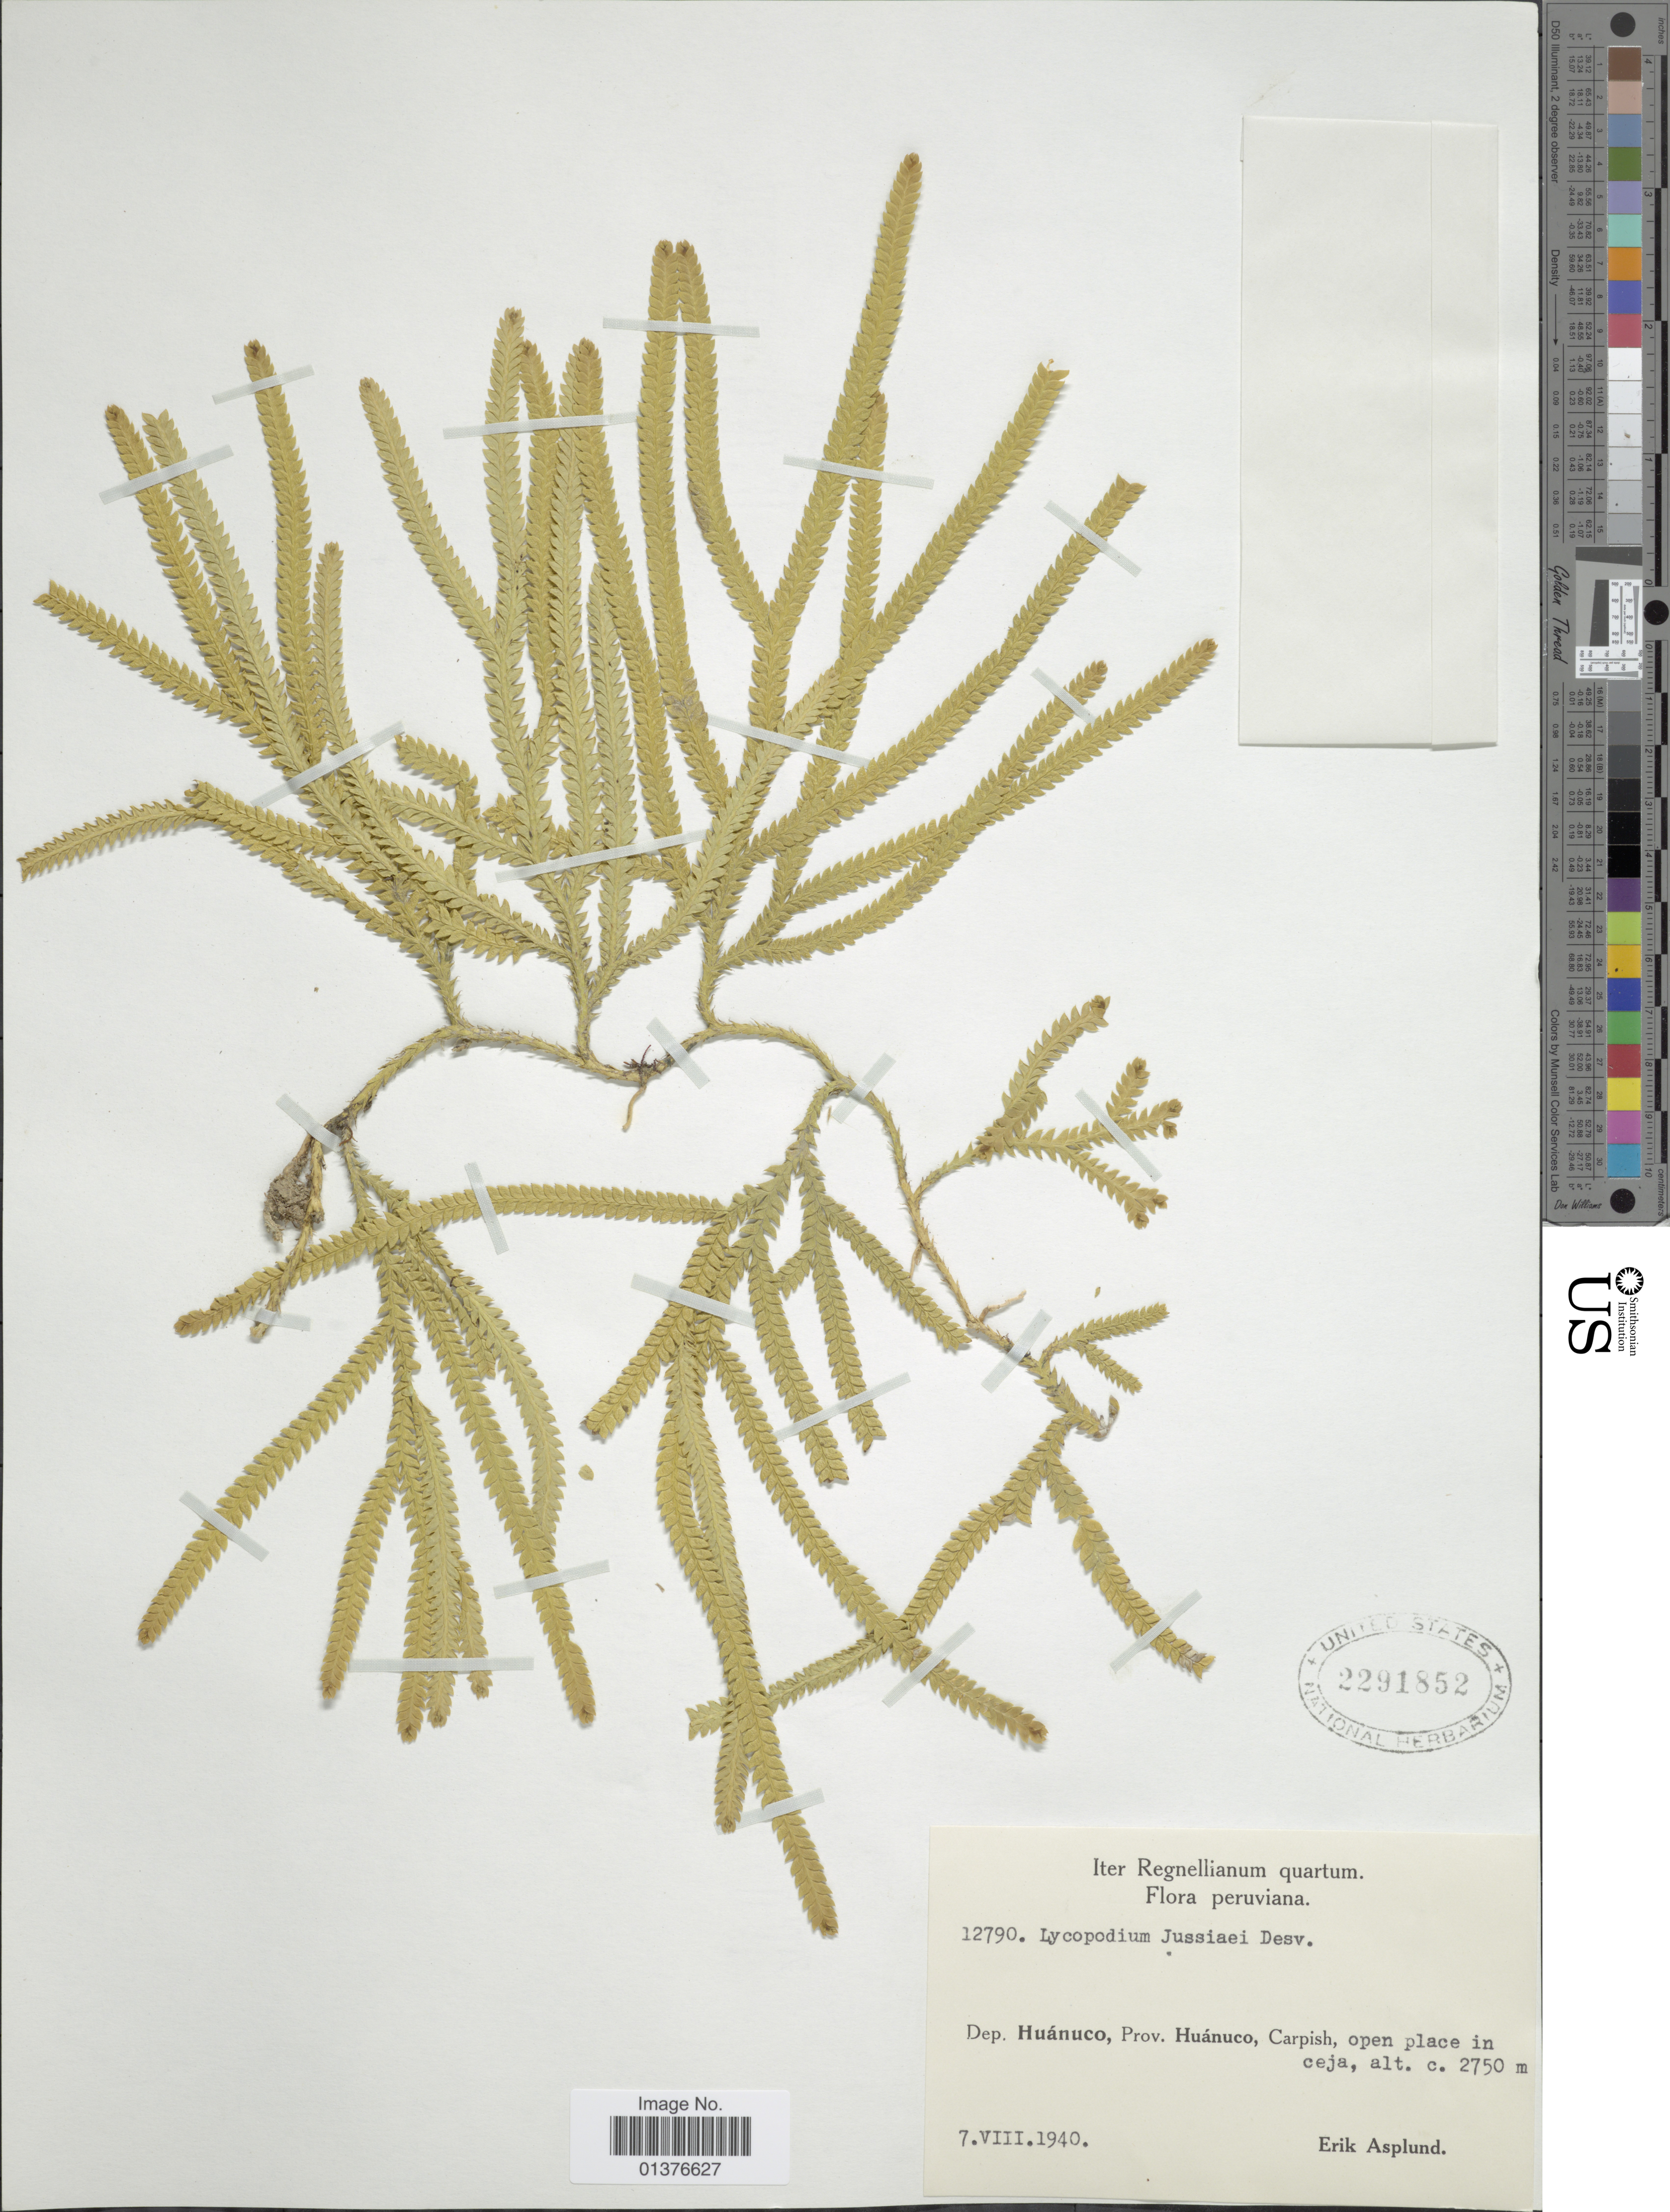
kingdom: Plantae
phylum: Tracheophyta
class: Lycopodiopsida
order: Lycopodiales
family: Lycopodiaceae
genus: Diphasium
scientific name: Diphasium jussiaei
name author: (Desv.) C. Presl ex Rothm.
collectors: E. Asplund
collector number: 12790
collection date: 1940-08-07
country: Peru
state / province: Huánuco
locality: Carpish, open place in ceja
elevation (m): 2750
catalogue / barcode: US 2291852